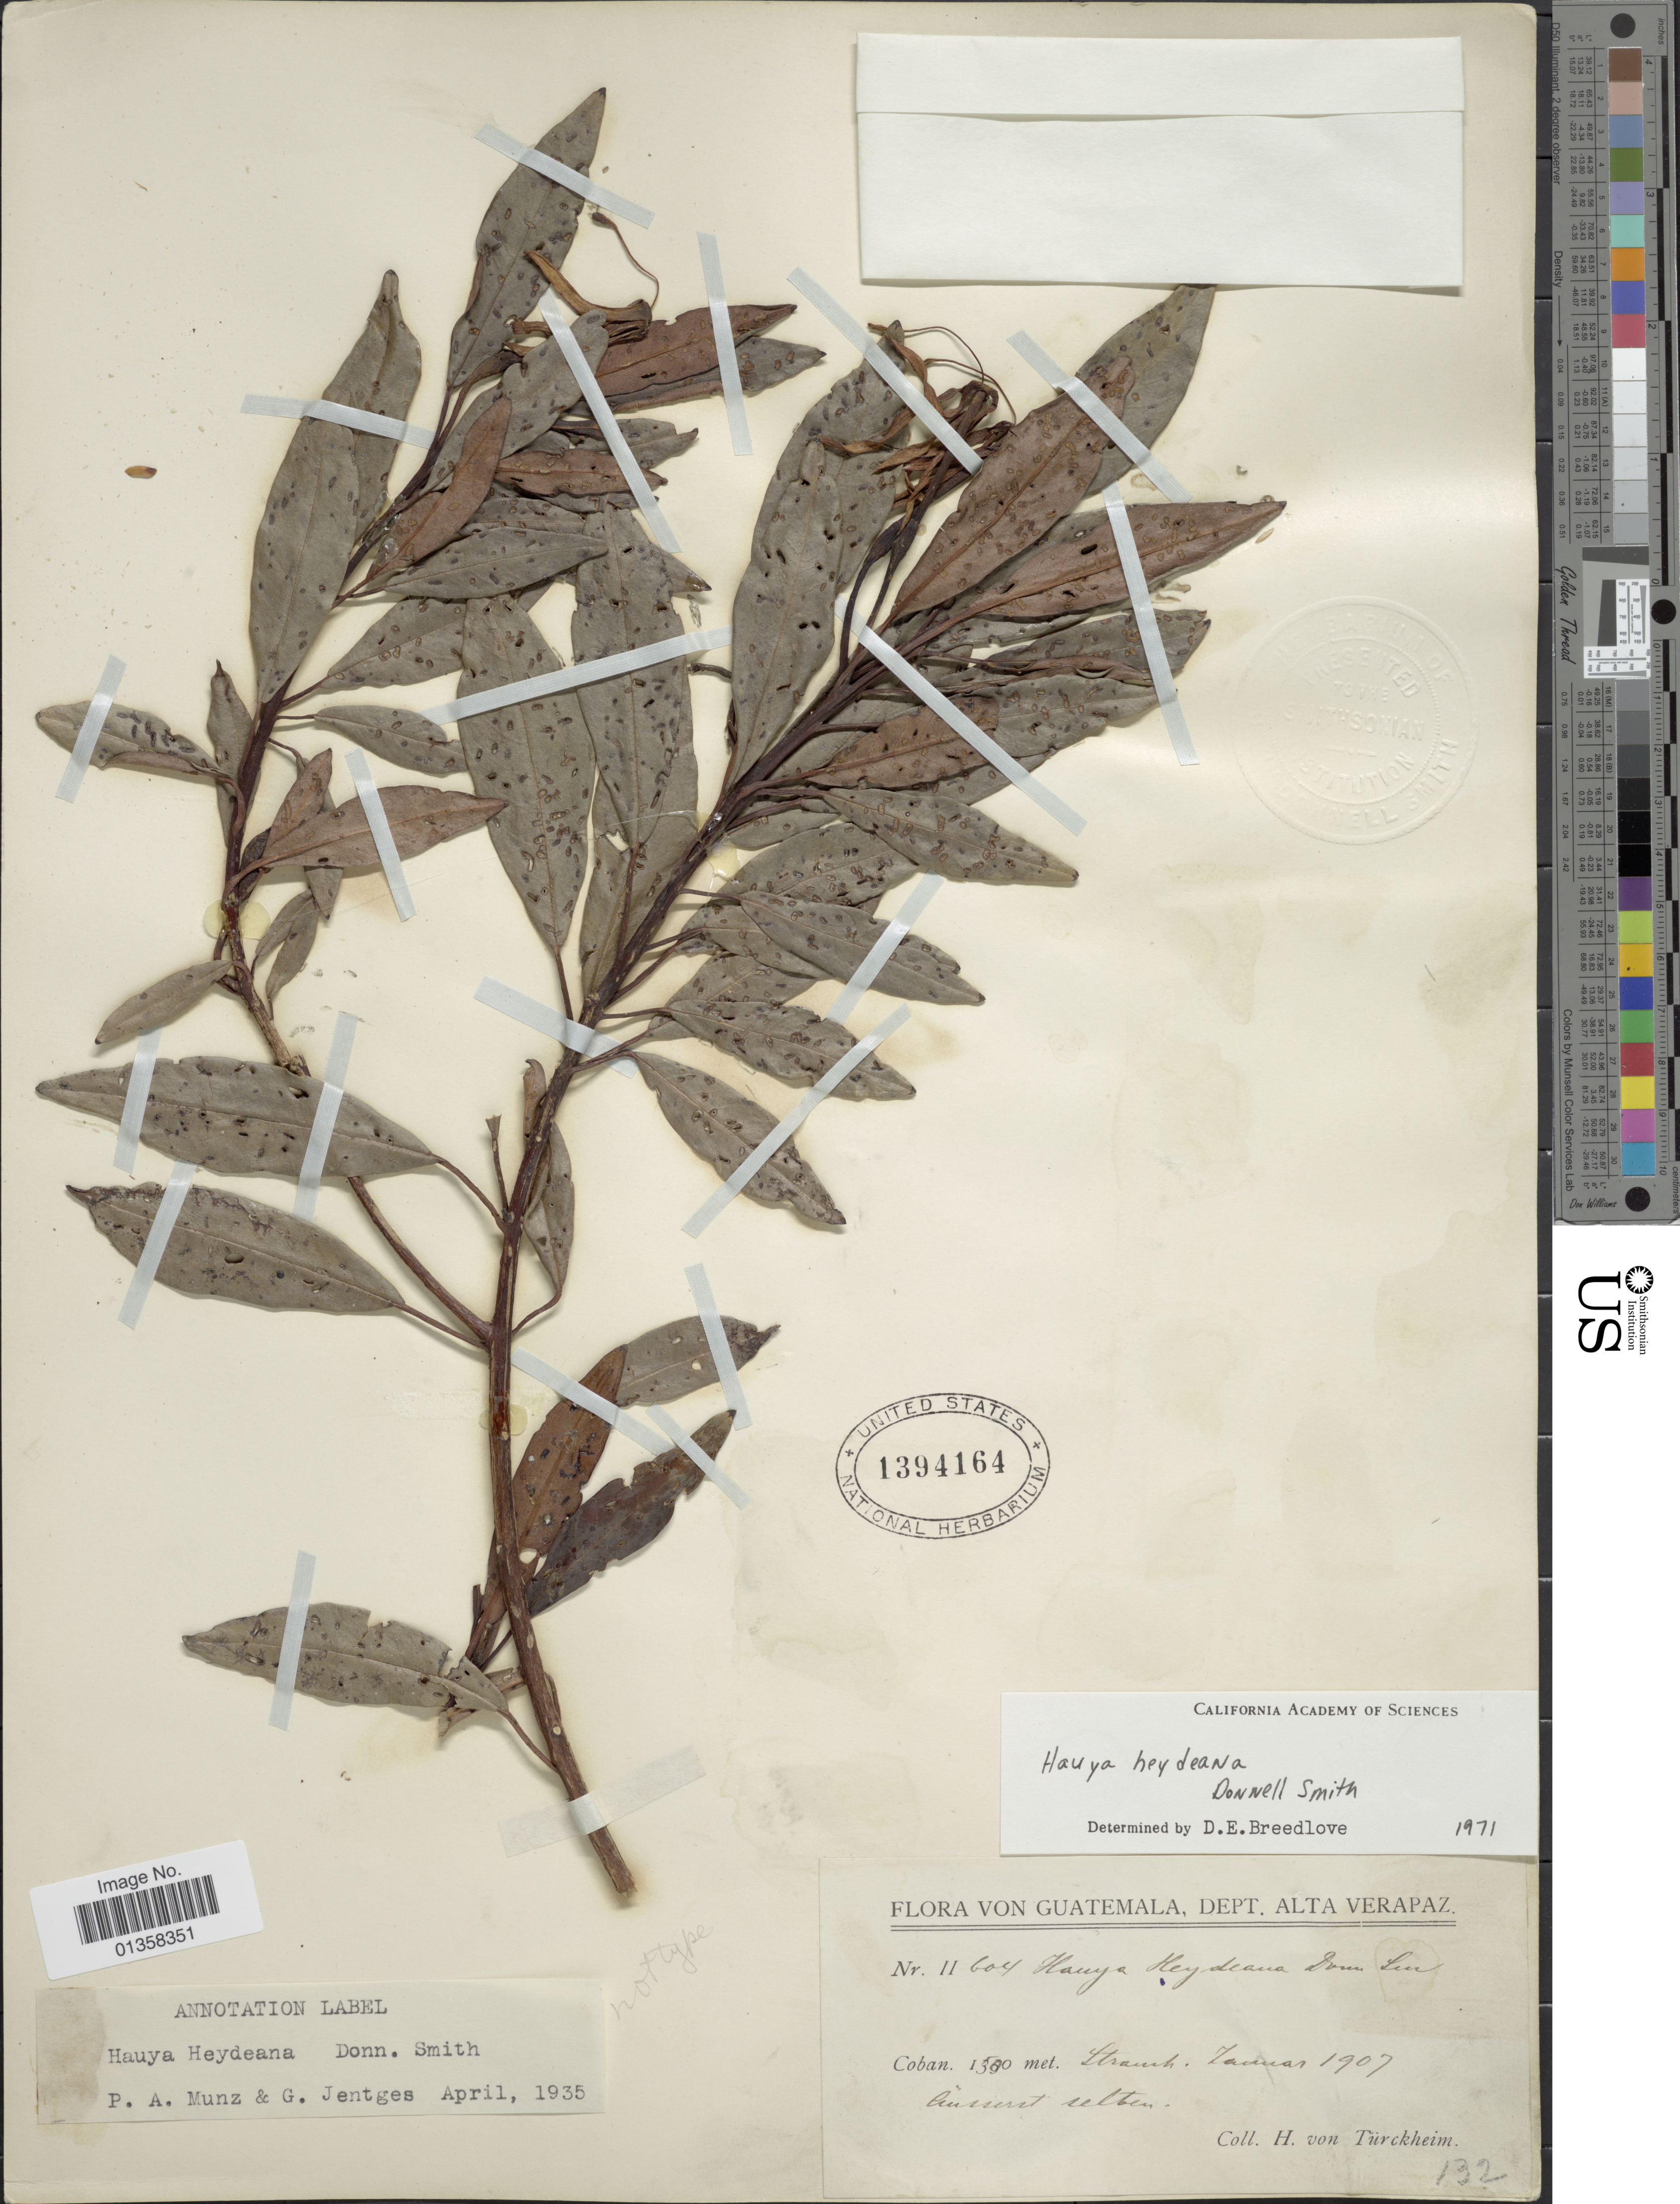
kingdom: Plantae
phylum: Tracheophyta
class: Magnoliopsida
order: Myrtales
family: Onagraceae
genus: Hauya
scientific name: Hauya elegans subsp. barcenae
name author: (Hemsl.) P.H. Raven & Breedlove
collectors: H. von Türckheim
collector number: II604*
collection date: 1907-01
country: Guatemala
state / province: Alta Verapaz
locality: Coban, Strauch, [illegible text]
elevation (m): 1500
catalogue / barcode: US 1394164